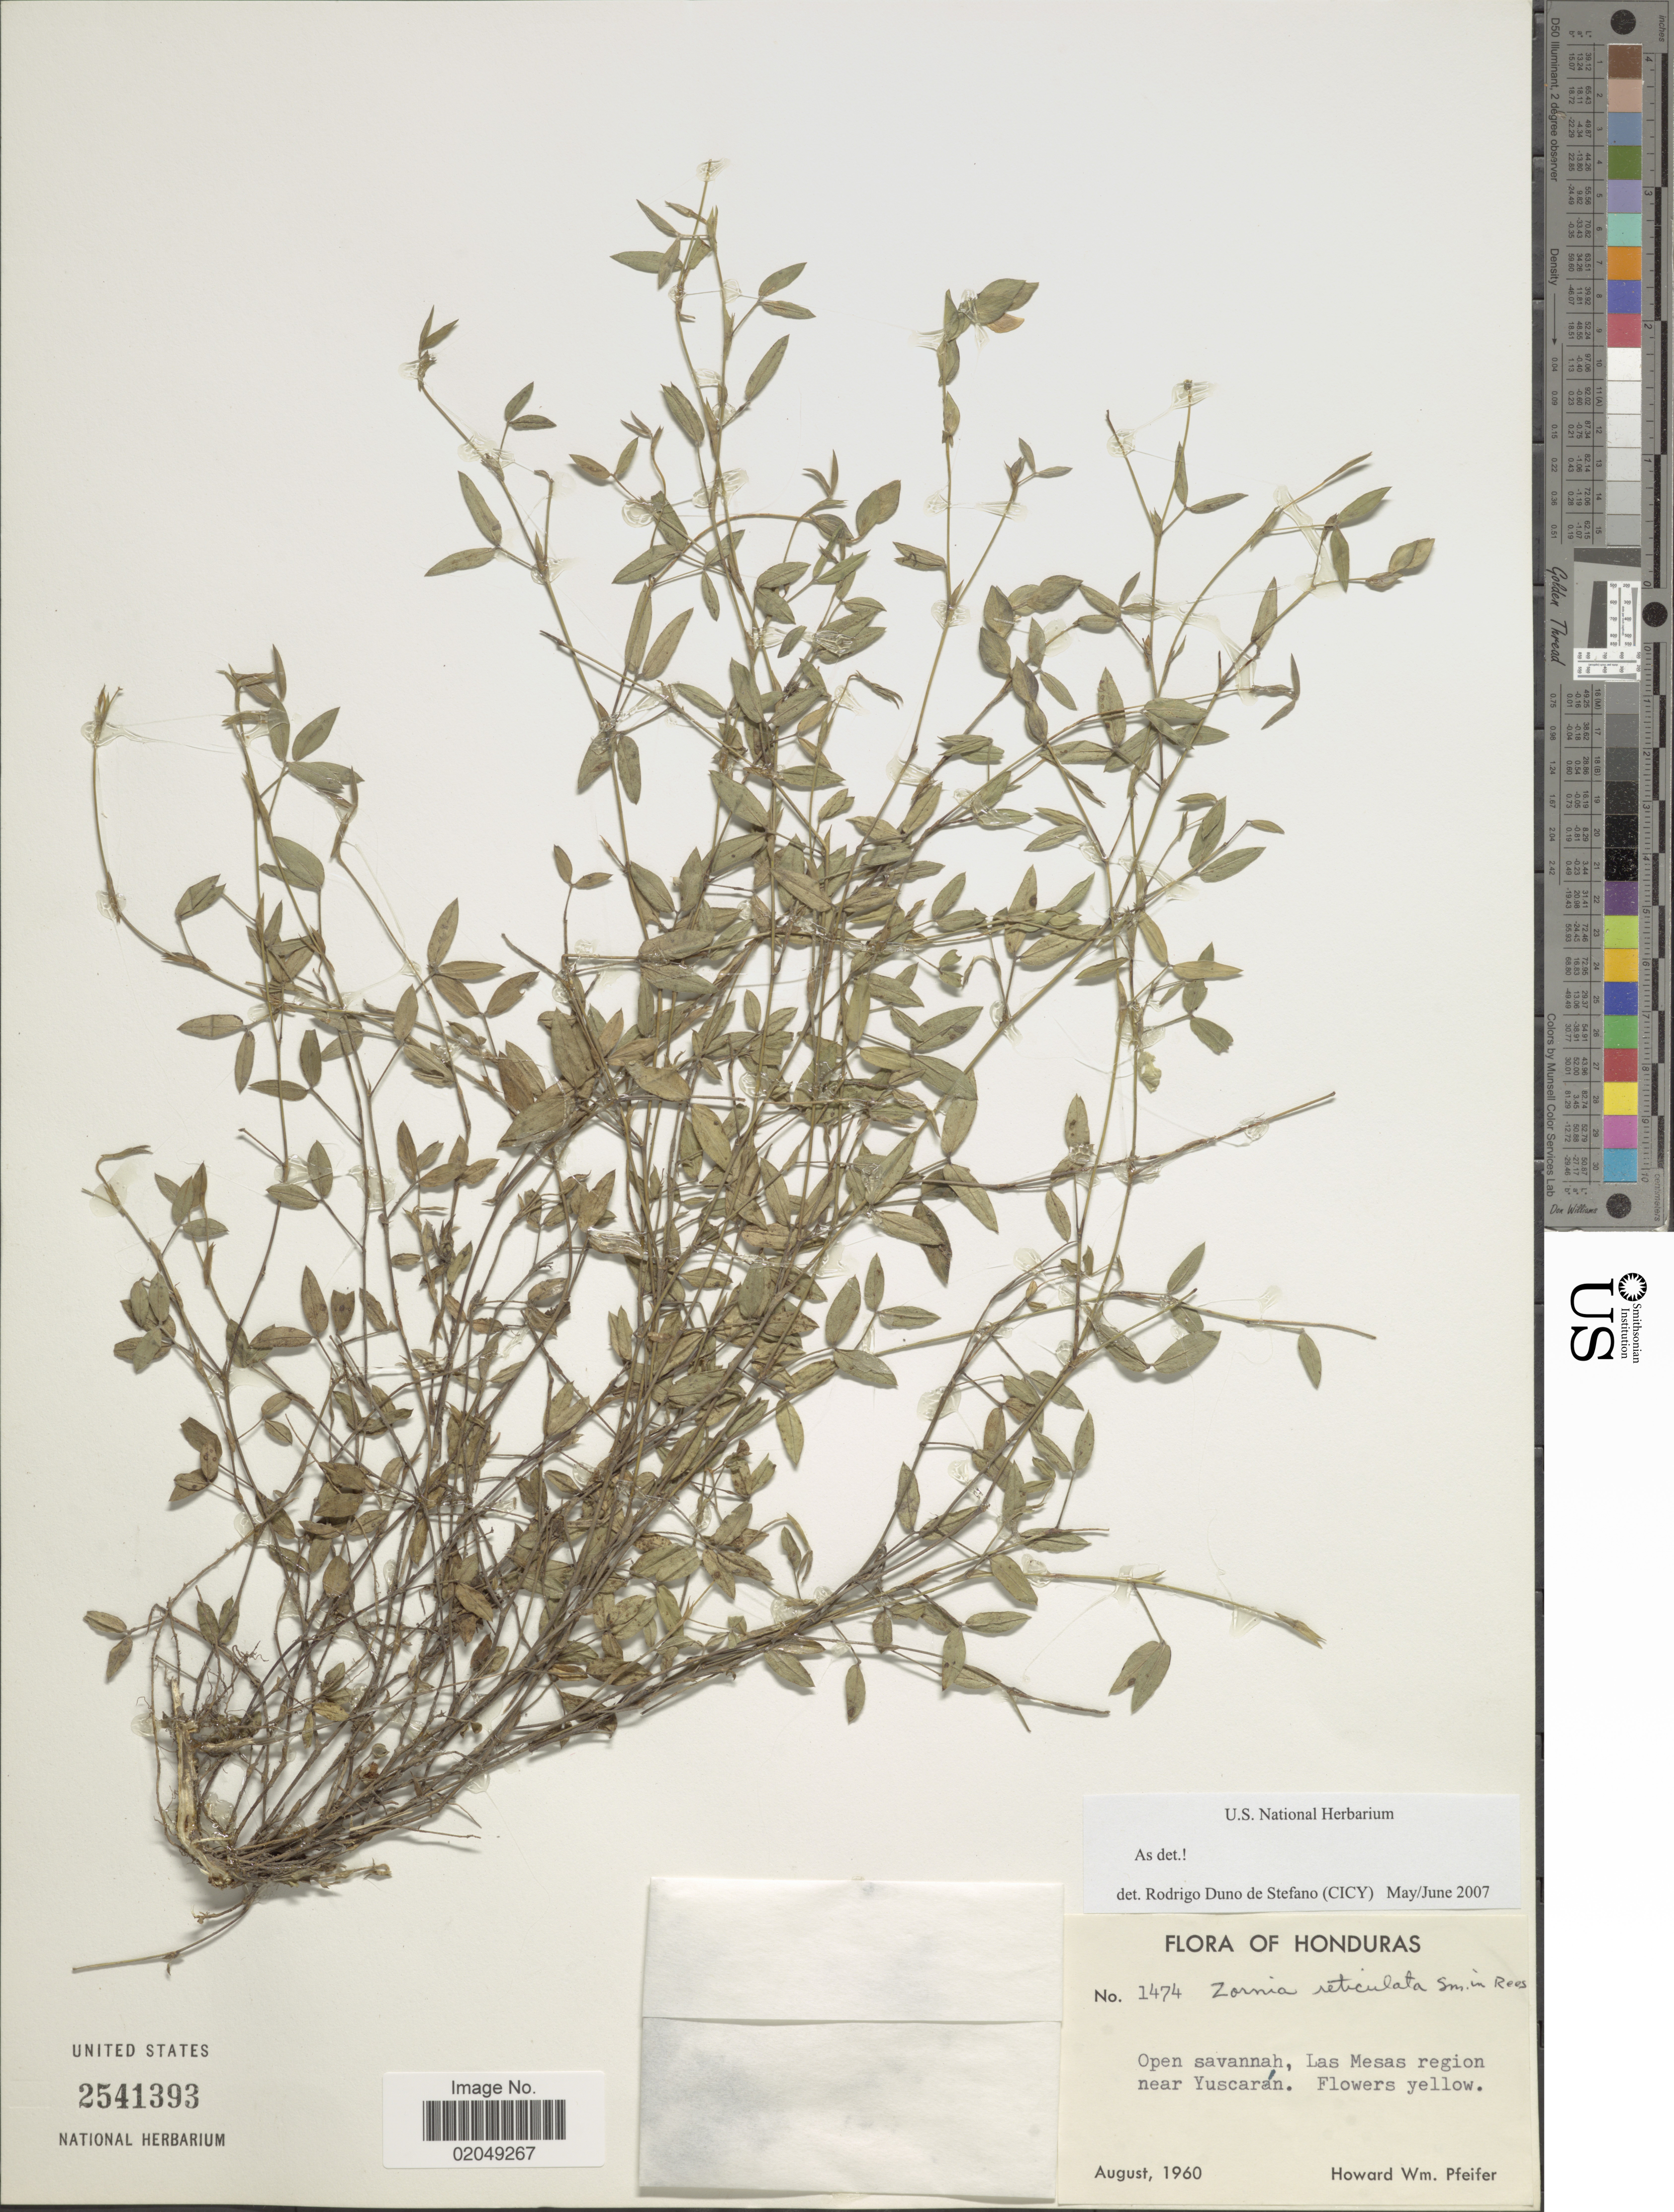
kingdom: Plantae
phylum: Tracheophyta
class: Magnoliopsida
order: Fabales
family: Fabaceae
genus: Zornia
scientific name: Zornia reticulata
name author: Sm.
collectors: H. W. Pfeifer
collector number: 1474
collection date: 1960-08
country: Honduras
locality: Open savannah, Las Mesas region near Yuscaran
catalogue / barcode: US 2541393